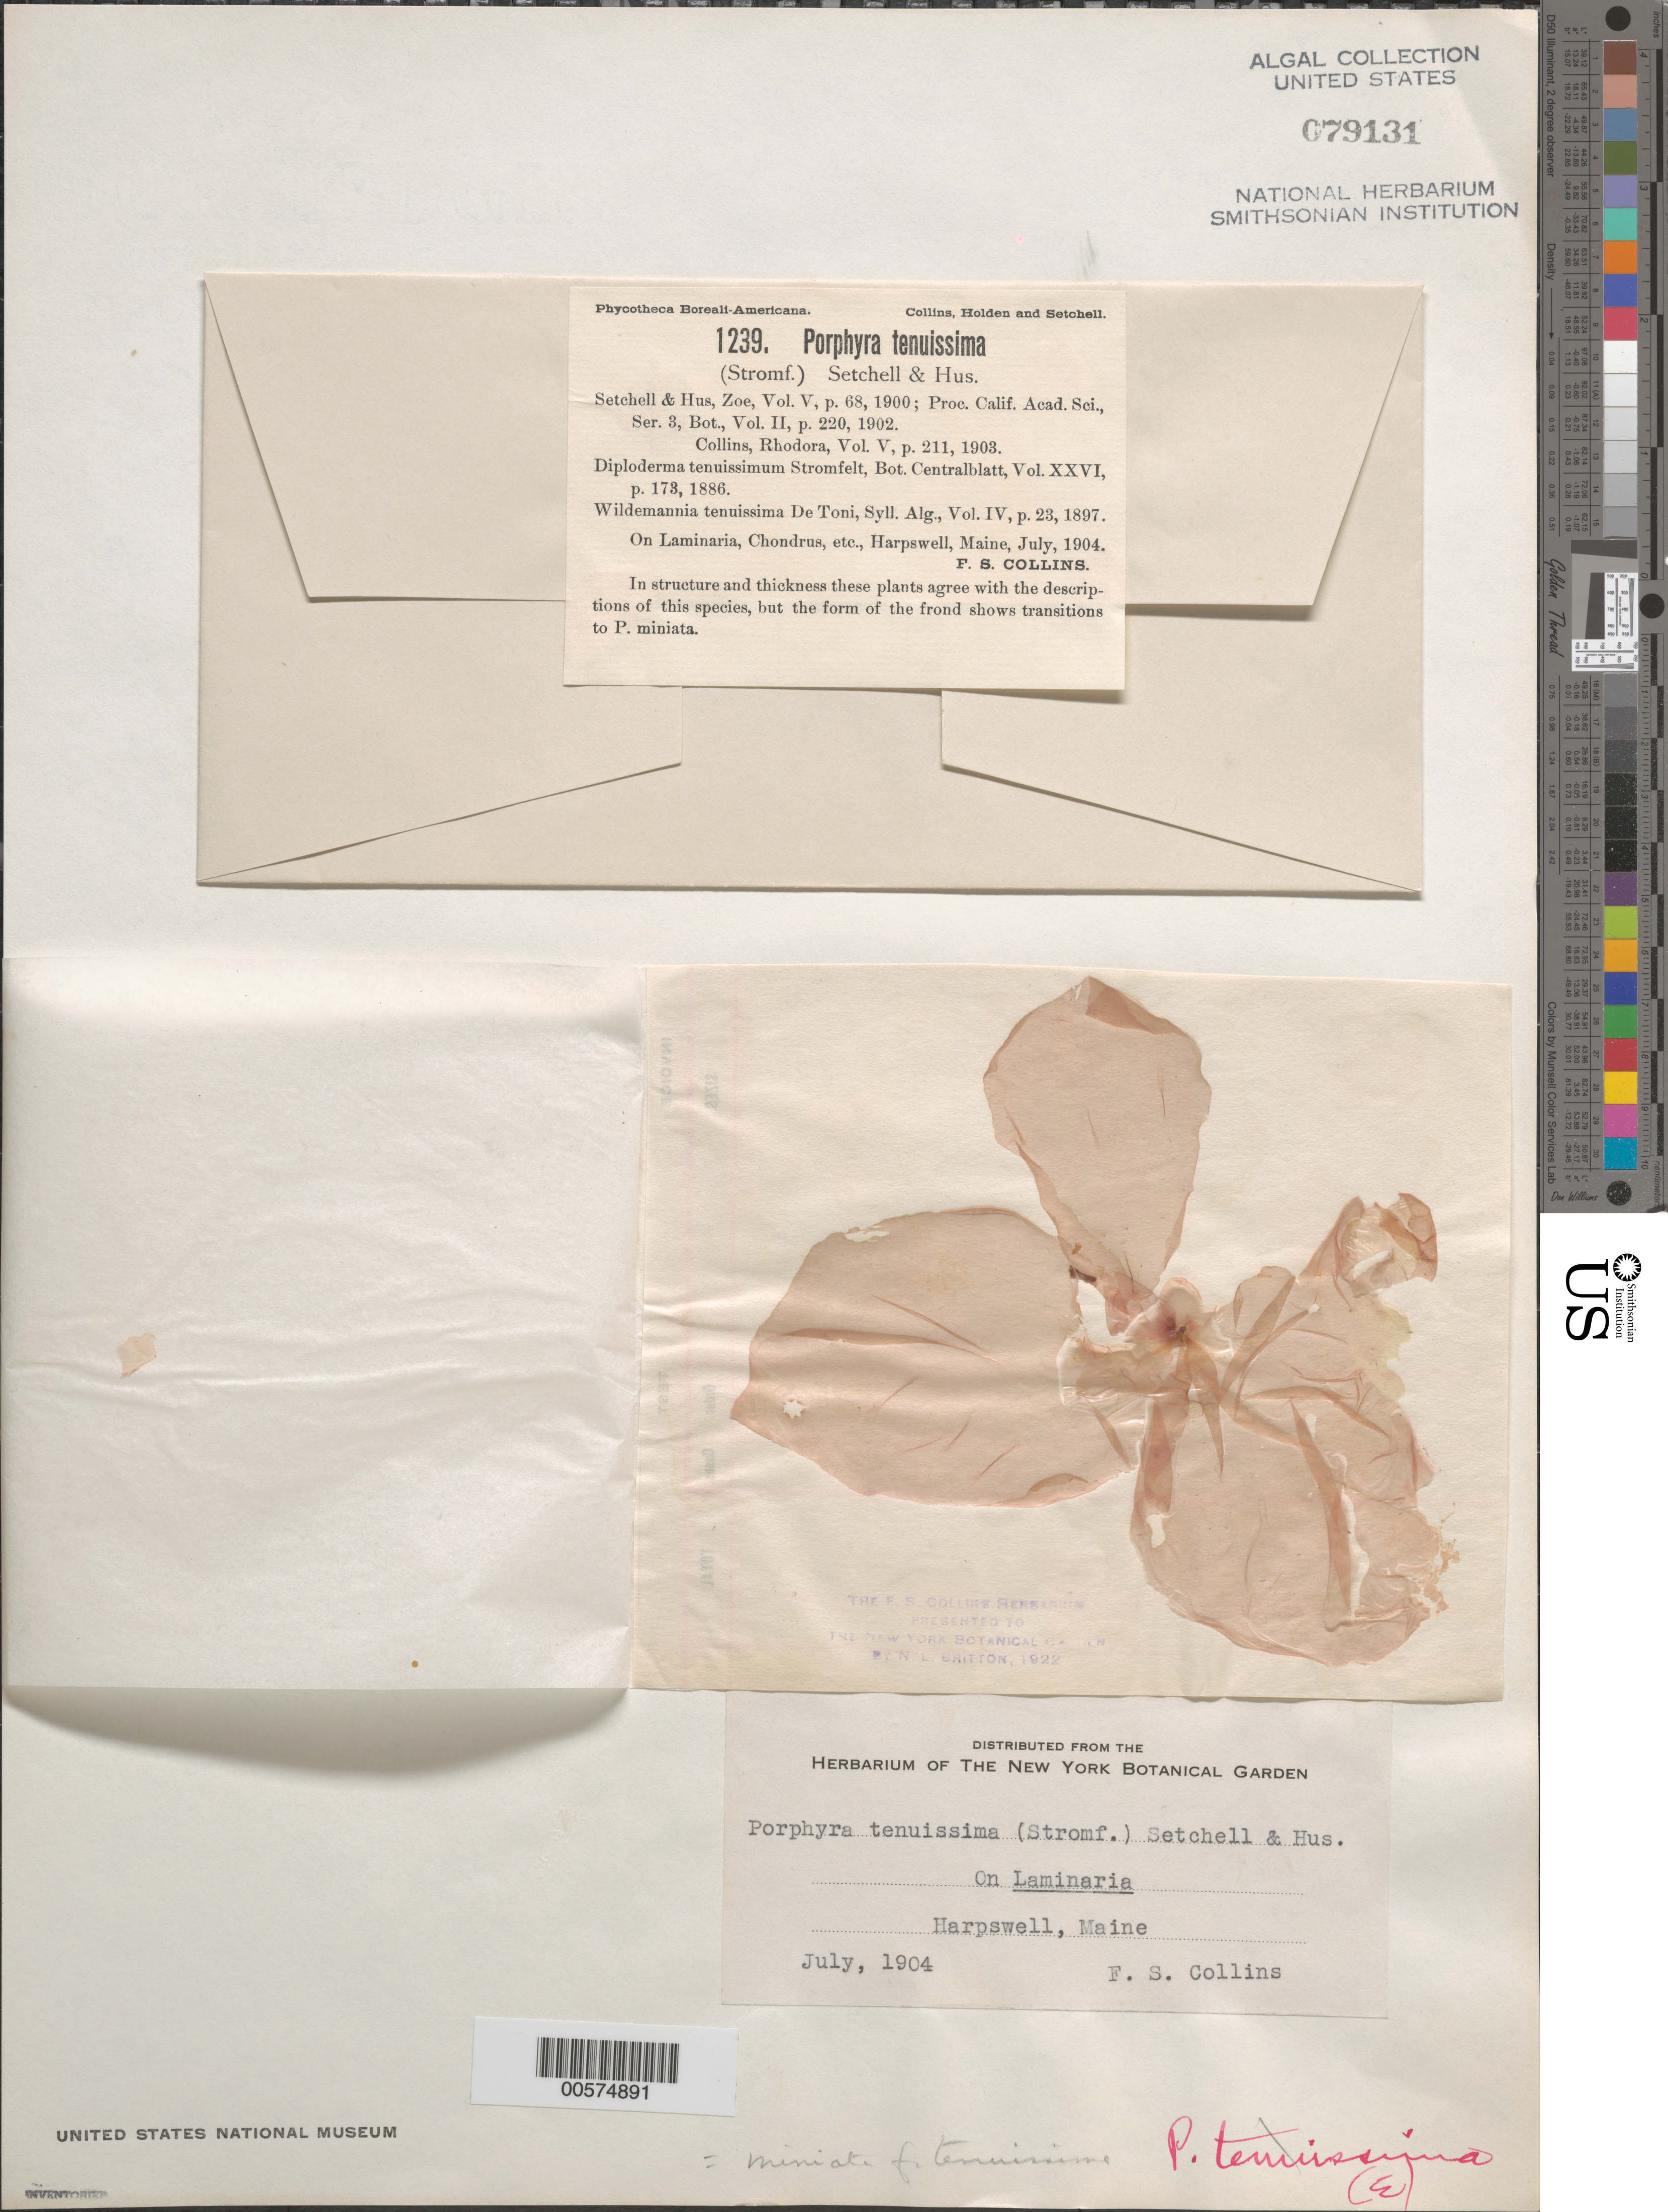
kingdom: Plantae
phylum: Rhodophyta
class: Bangiophyceae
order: Bangiales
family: Bangiaceae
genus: Wildemania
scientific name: Wildemania miniata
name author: (C. Agardh) Foslie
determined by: Algae name updating Project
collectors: F. Collins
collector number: PB-A 1239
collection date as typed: Jul 1904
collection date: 1904-07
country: United States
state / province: Maine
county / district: Cumberland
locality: Harpswell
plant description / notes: Collins, Holden & Setchell, Phycotheca Boreali-Americana, as Porphyra tenuissima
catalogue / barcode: US 79131